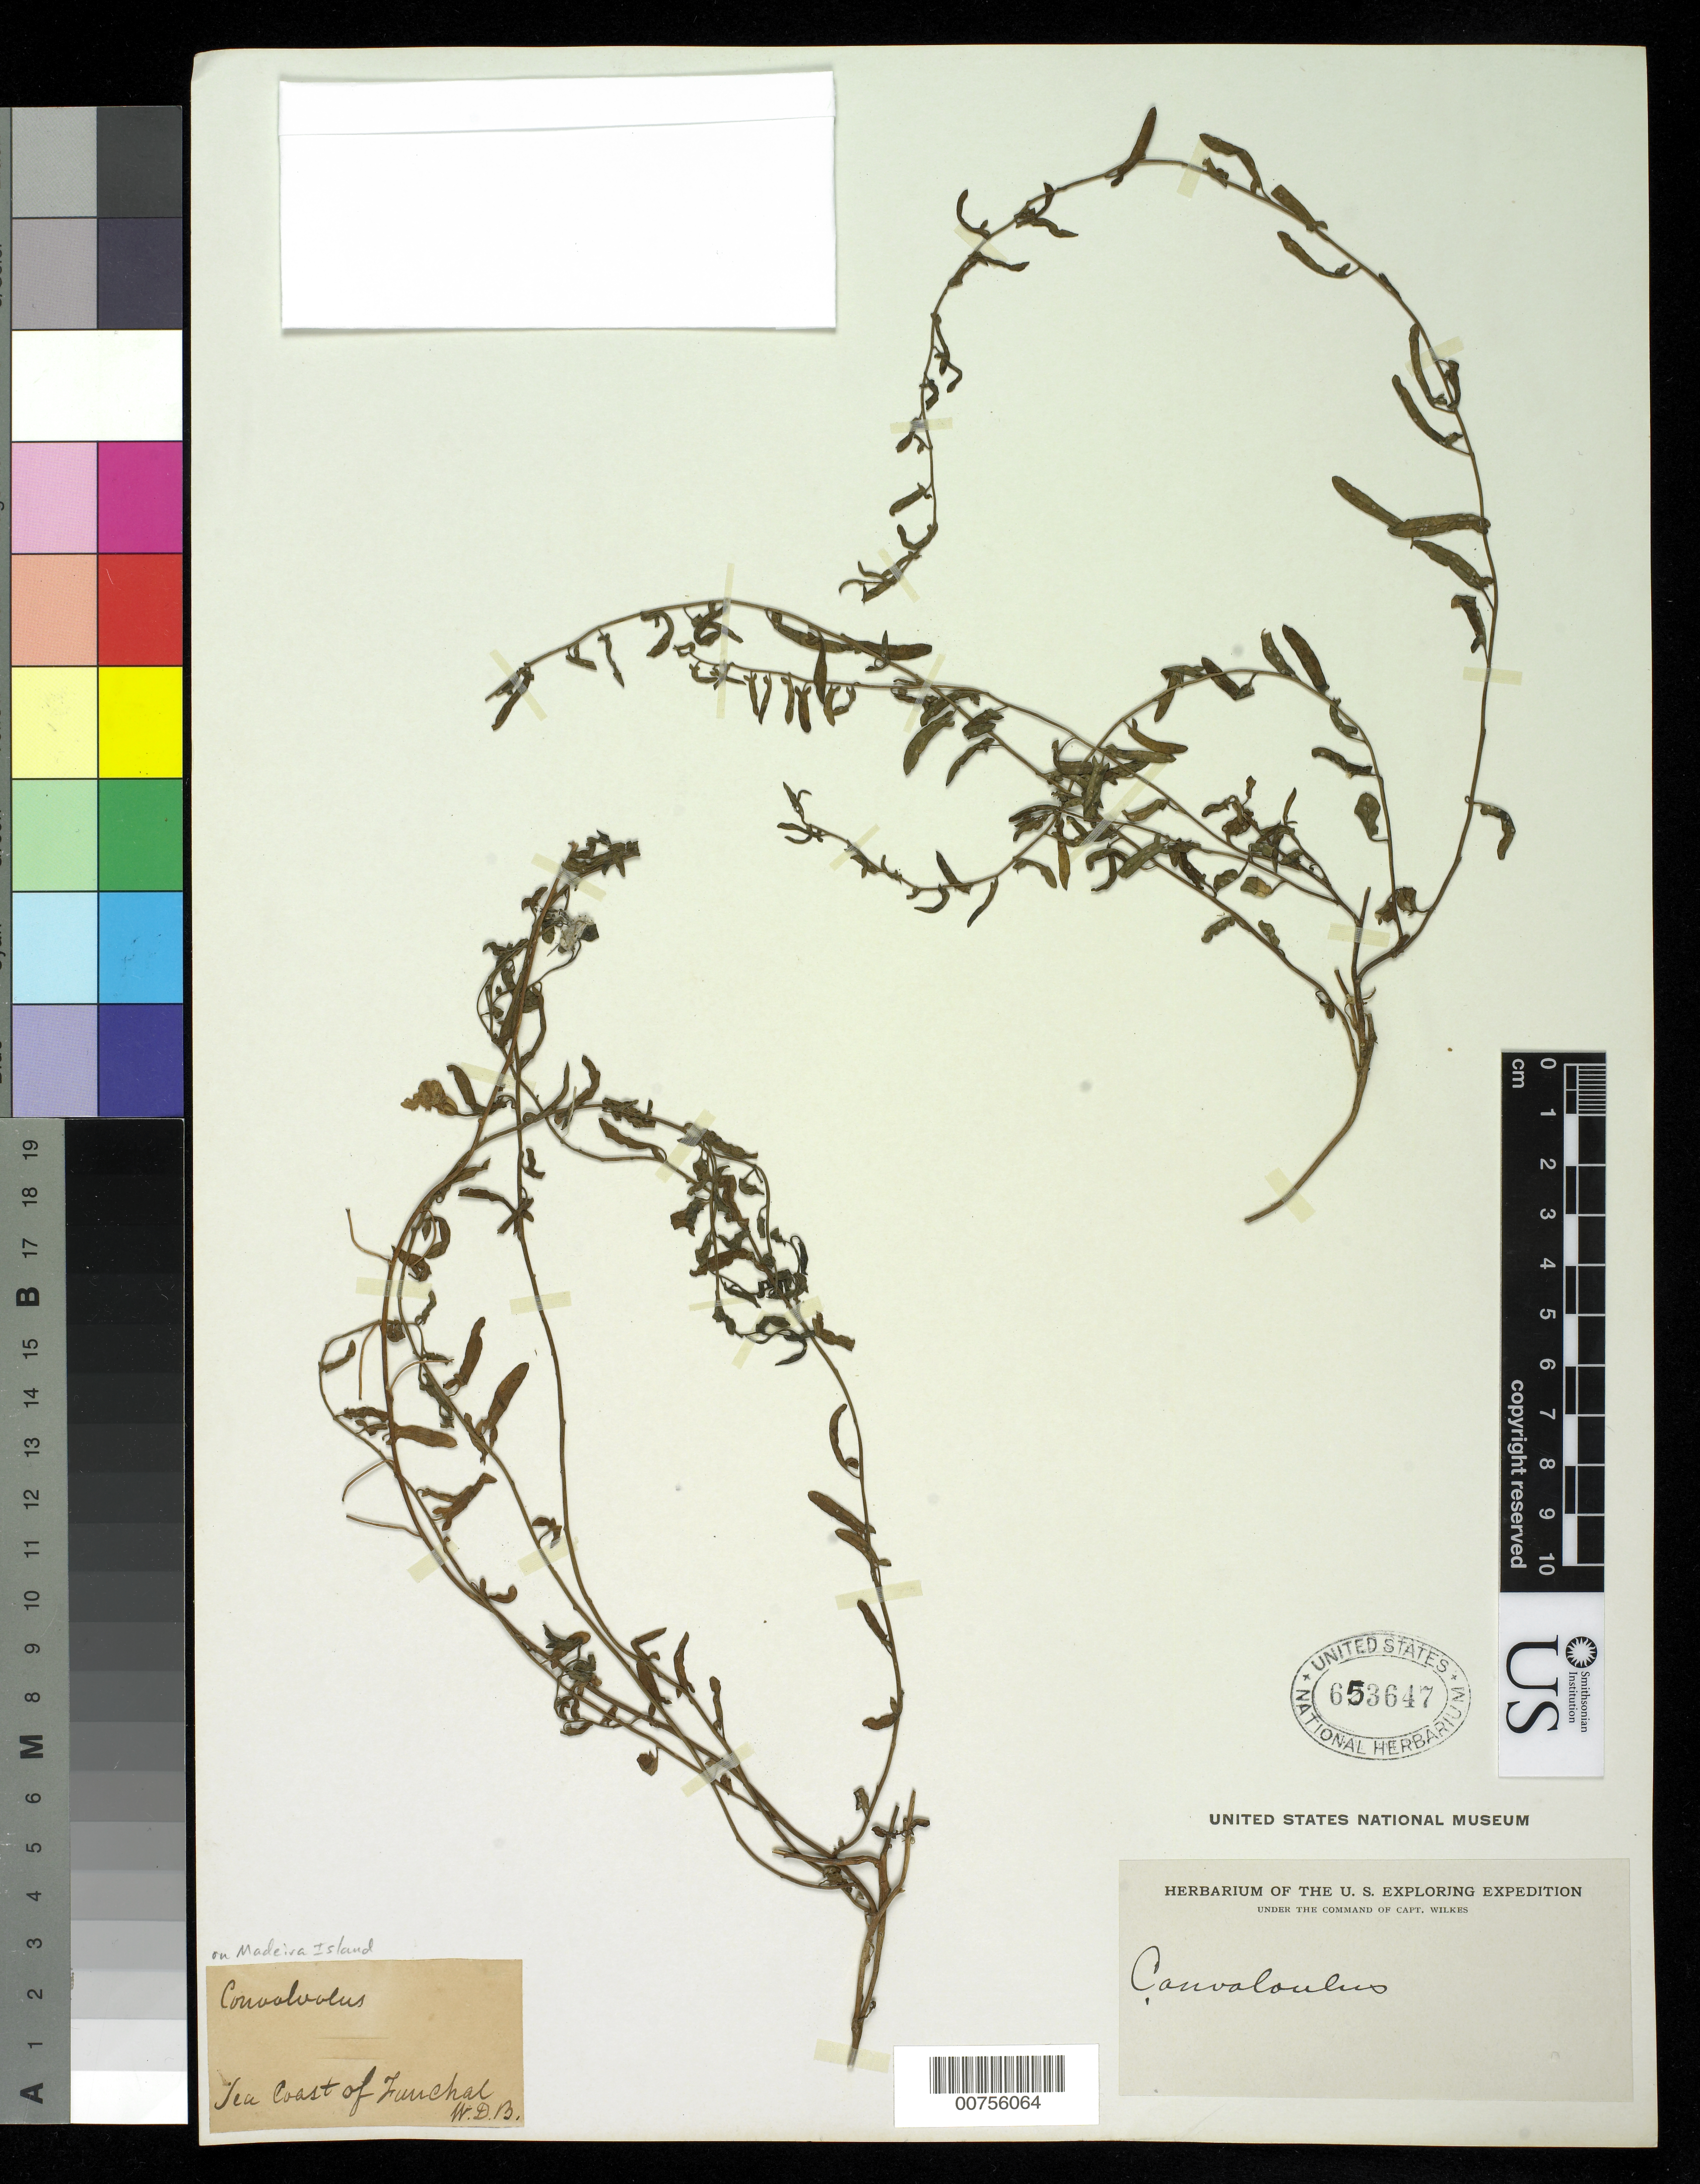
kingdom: Plantae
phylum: Tracheophyta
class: Magnoliopsida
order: Solanales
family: Convolvulaceae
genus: Convolvulus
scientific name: Convolvulus sp.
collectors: Wilkes Explor. Exped.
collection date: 1838/1842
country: Portugal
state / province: Madeira (Aut. Reg.)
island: Madeira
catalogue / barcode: US 653647